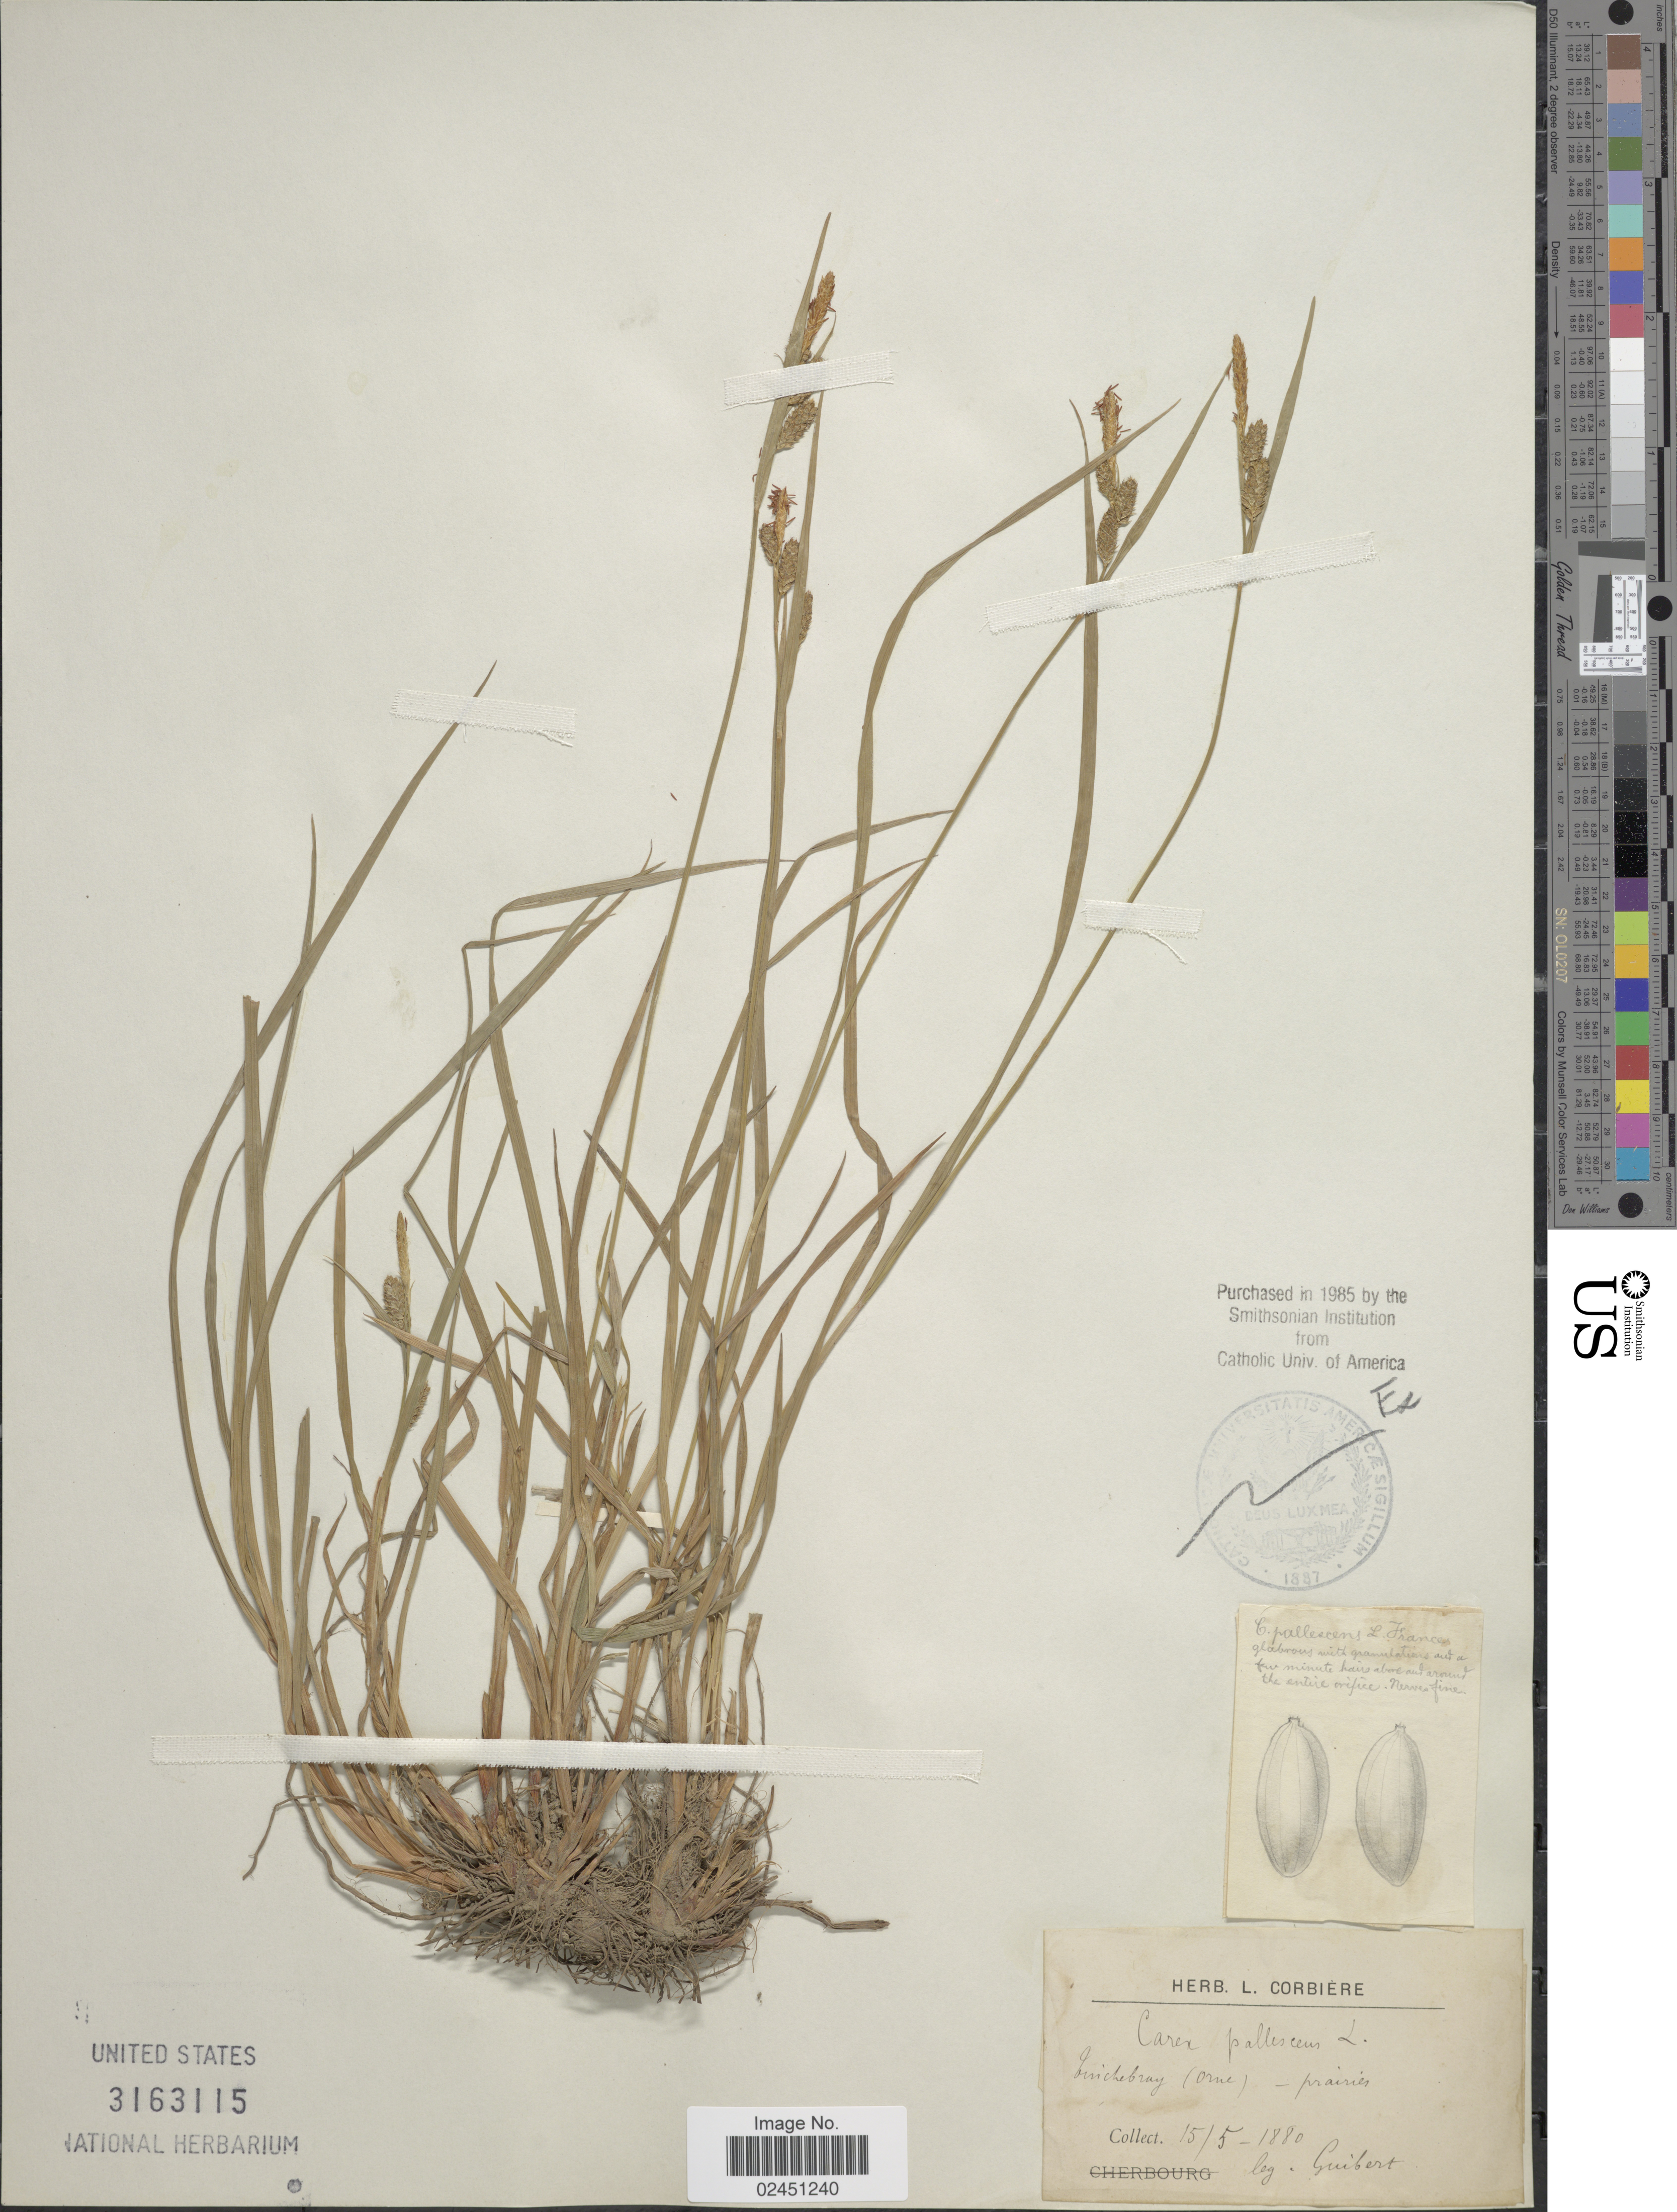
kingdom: Plantae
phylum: Tracheophyta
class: Liliopsida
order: Poales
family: Cyperaceae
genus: Carex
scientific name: Carex pallescens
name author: L.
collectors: Guibert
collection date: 1880-05-15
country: France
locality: Quincheberg (Orne) - prairies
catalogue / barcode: US 3163115